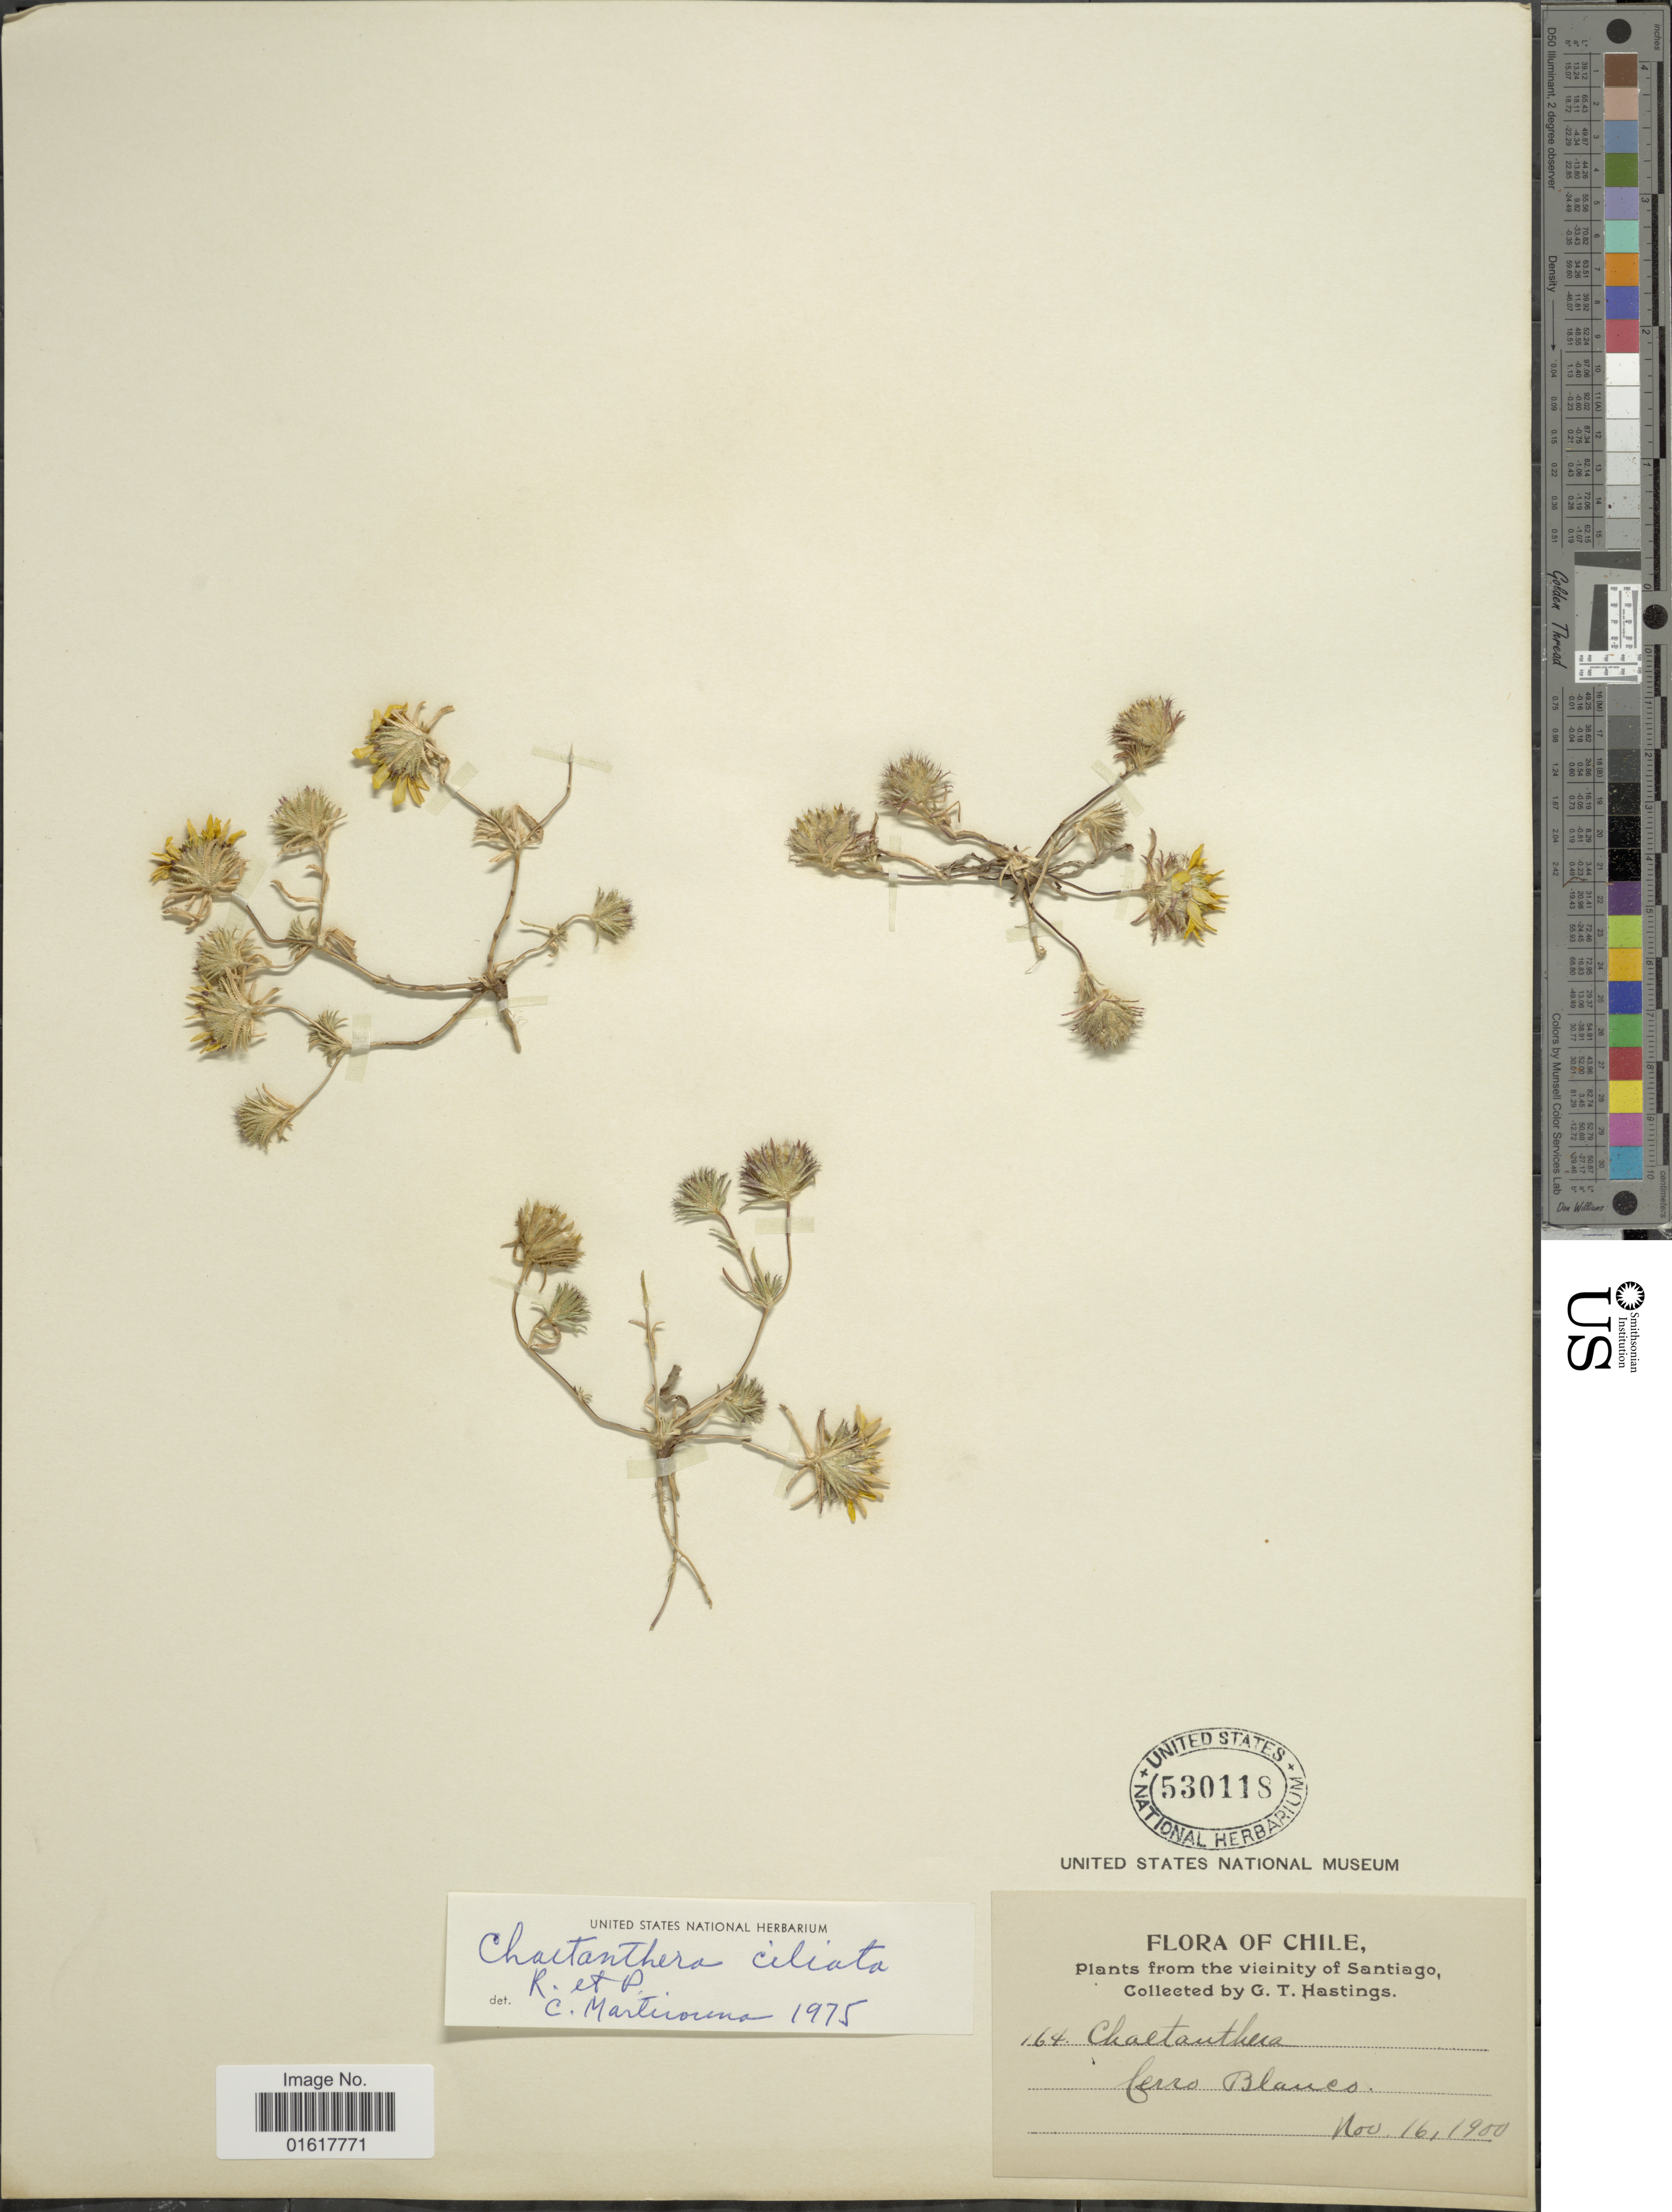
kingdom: Plantae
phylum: Tracheophyta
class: Magnoliopsida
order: Asterales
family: Asteraceae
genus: Chaetanthera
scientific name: Chaetanthera ciliata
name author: Ruiz & Pav.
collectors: G. Hastings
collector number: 164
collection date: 1900-11-16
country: Chile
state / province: Región Metropolitana (RM)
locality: Vicinity of Santiago. Cerro Blanco.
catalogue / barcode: US 530118